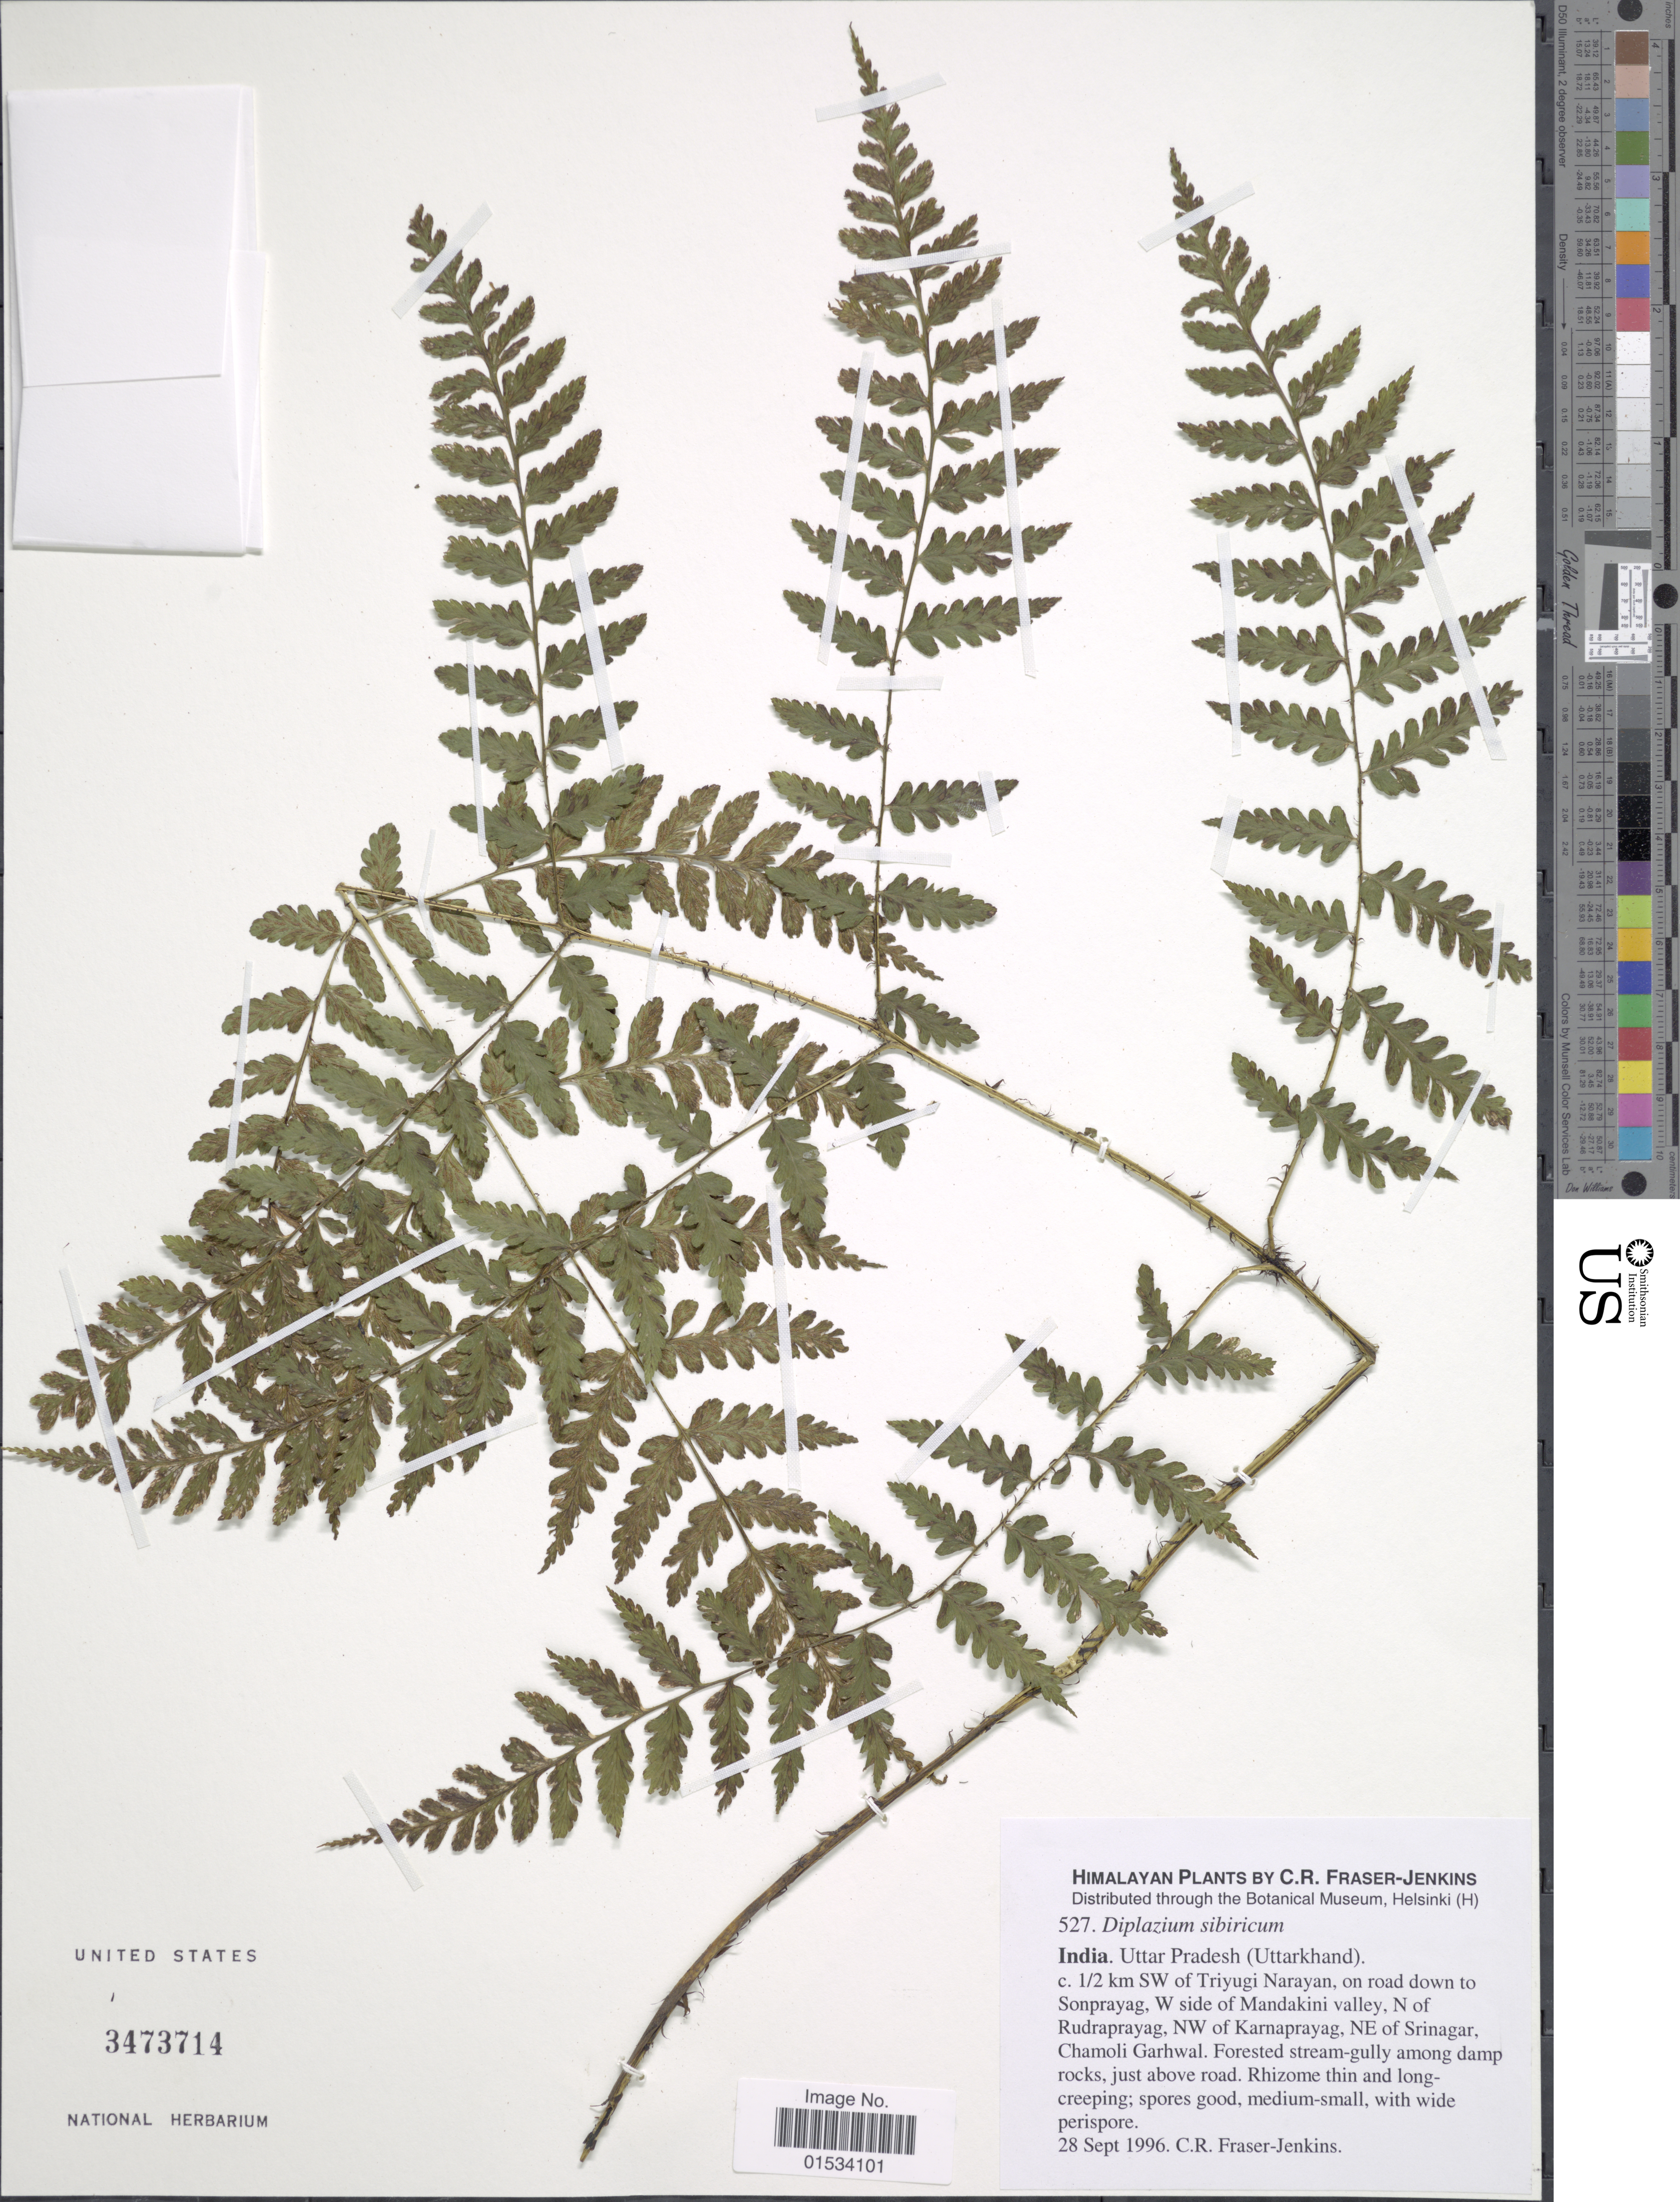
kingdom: Plantae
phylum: Tracheophyta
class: Polypodiopsida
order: Polypodiales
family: Athyriaceae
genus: Diplazium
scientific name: Diplazium sibiricum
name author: (Turcz. ex Kunze) Sa. Kurata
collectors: C. R. Fraser-Jenkins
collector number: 527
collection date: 1996-09-28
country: India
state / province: Uttar Pradesh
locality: (Uttarkhand), c, 0,5 km SW of Triyui Narayan, on road down to Sonprayag, W side of Mandakini valley, N of Rudraprayag, NW of Karnaprayag, NE of Srinagar, Chamoli Garhwal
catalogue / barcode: US 3473714